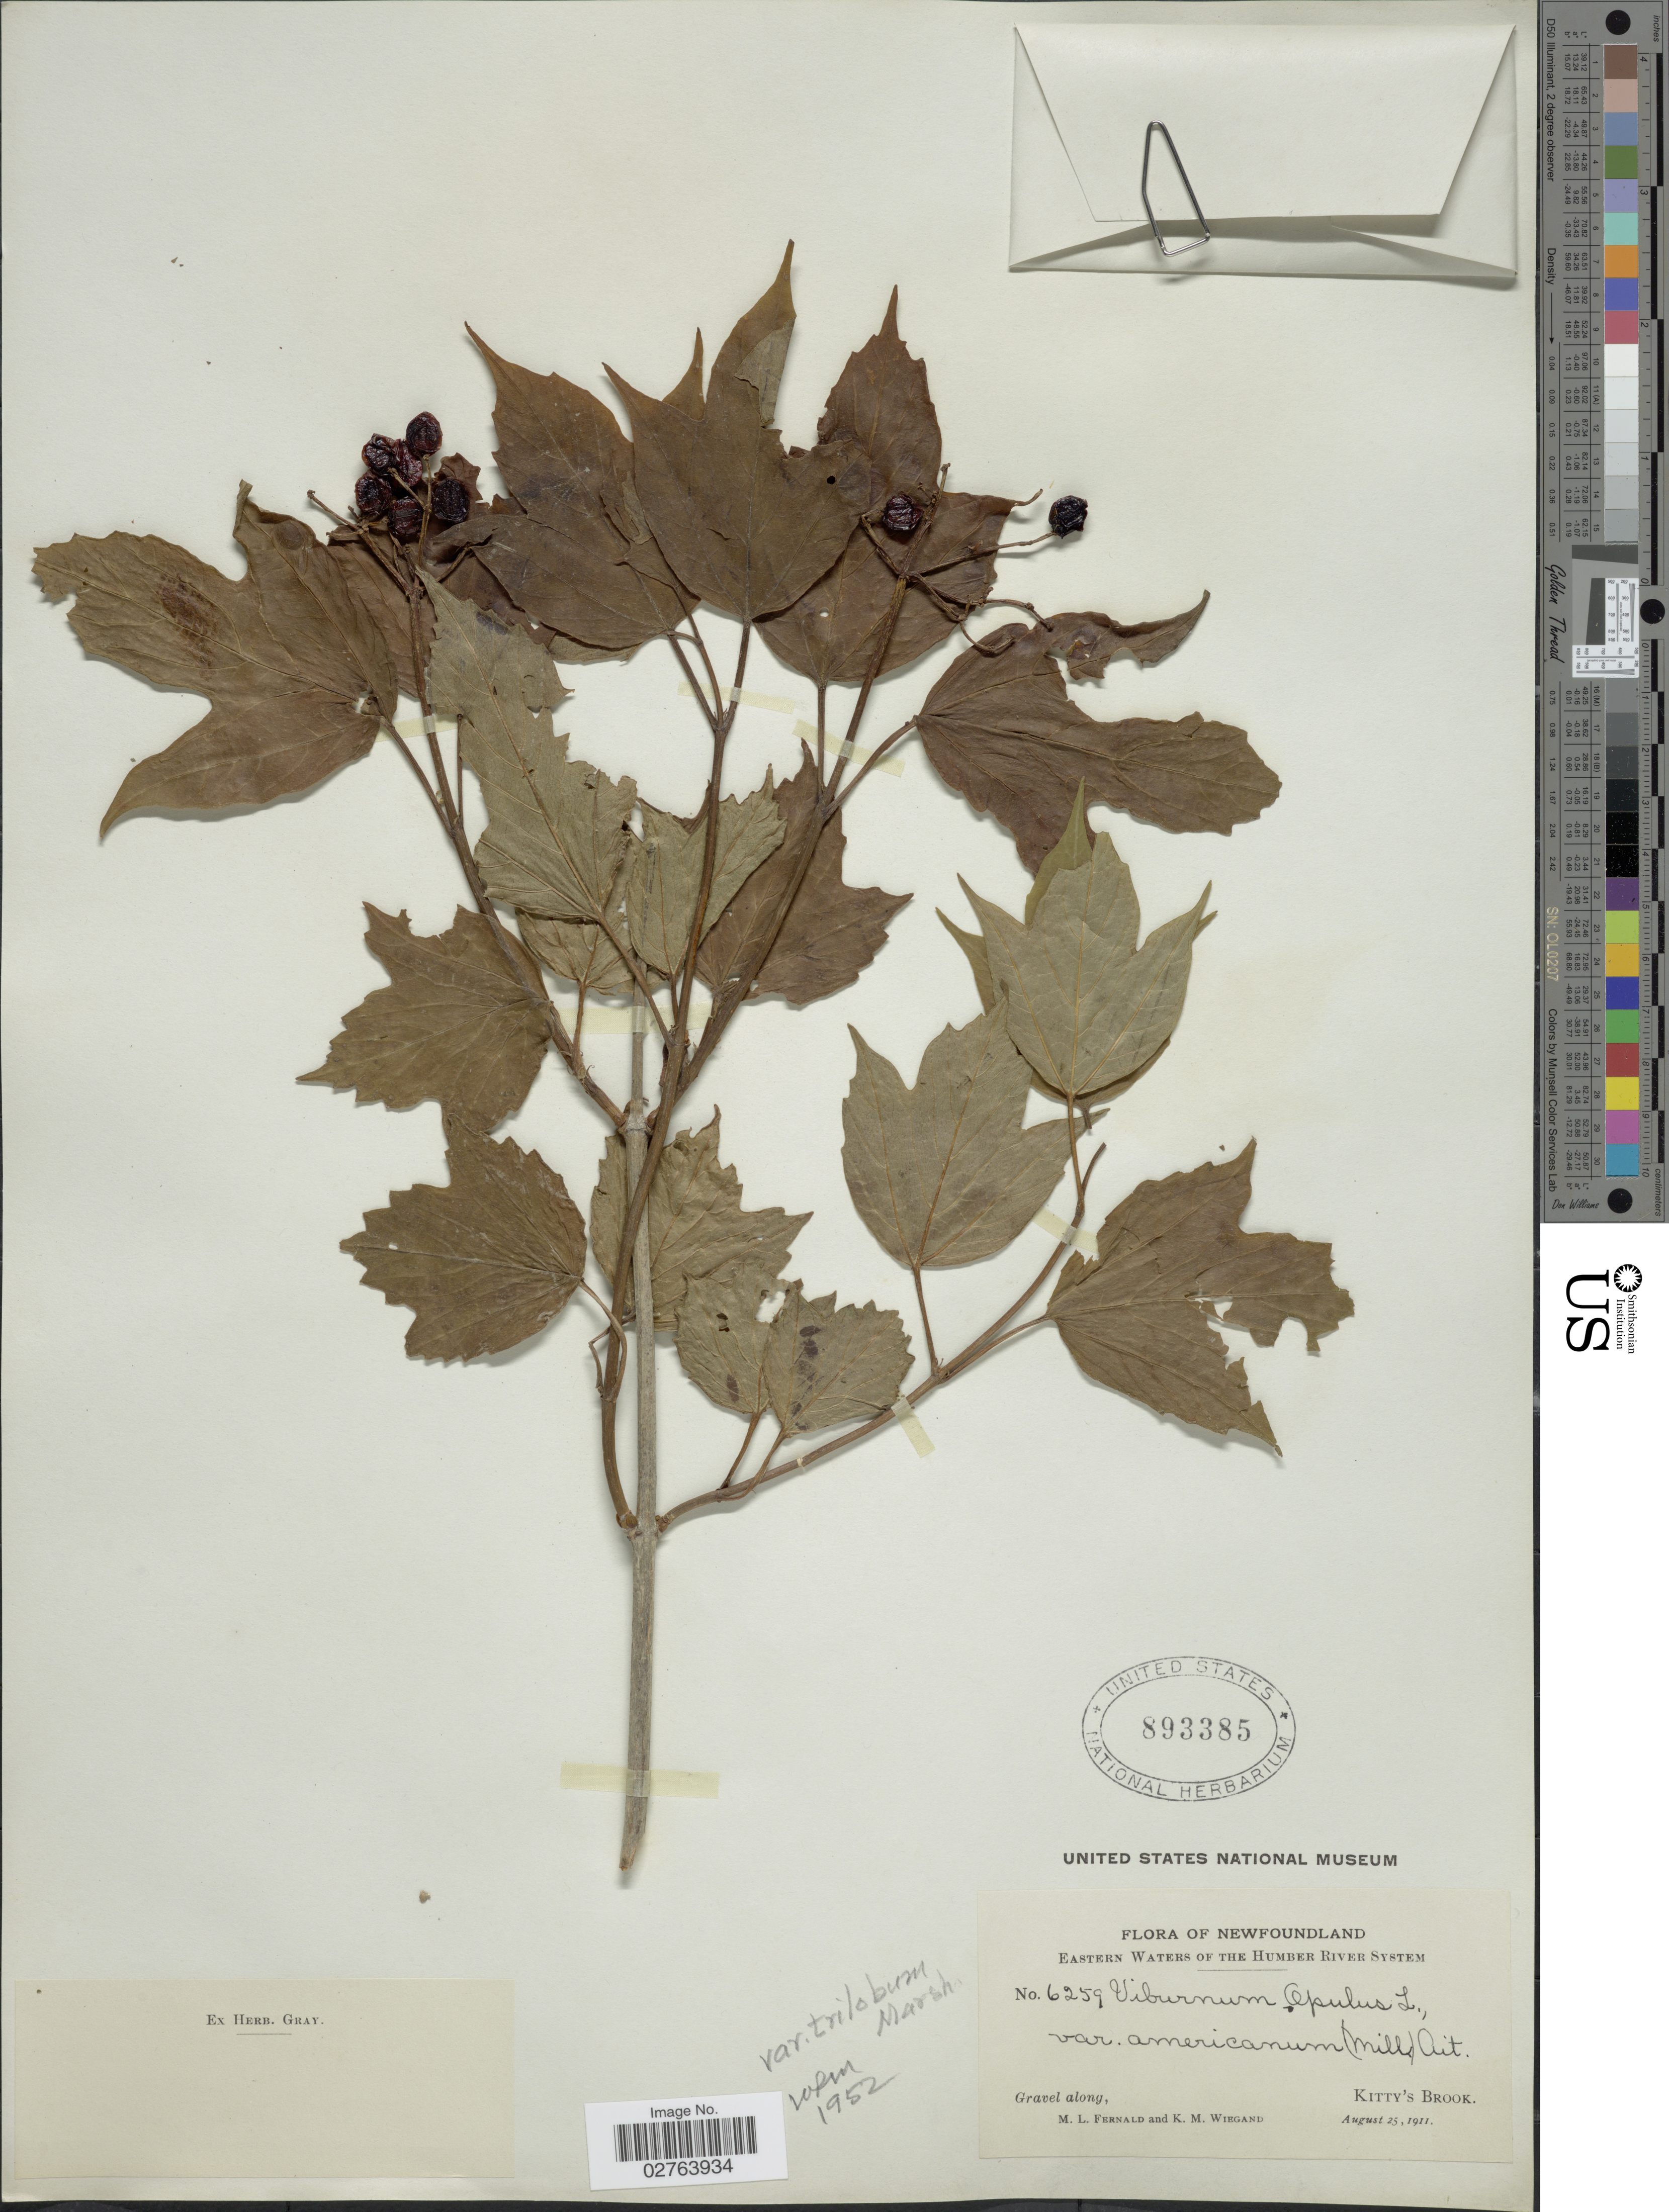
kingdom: Plantae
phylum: Tracheophyta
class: Magnoliopsida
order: Dipsacales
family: Viburnaceae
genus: Viburnum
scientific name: Viburnum opulus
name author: L.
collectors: M. L. Fernald & K. M. Wiegand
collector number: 6259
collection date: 1911-08-25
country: Canada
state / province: Newfoundland and Labrador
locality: Eastern Waters of the Humber River System. Gravel along, Kitty's Brook.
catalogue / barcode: US 893385